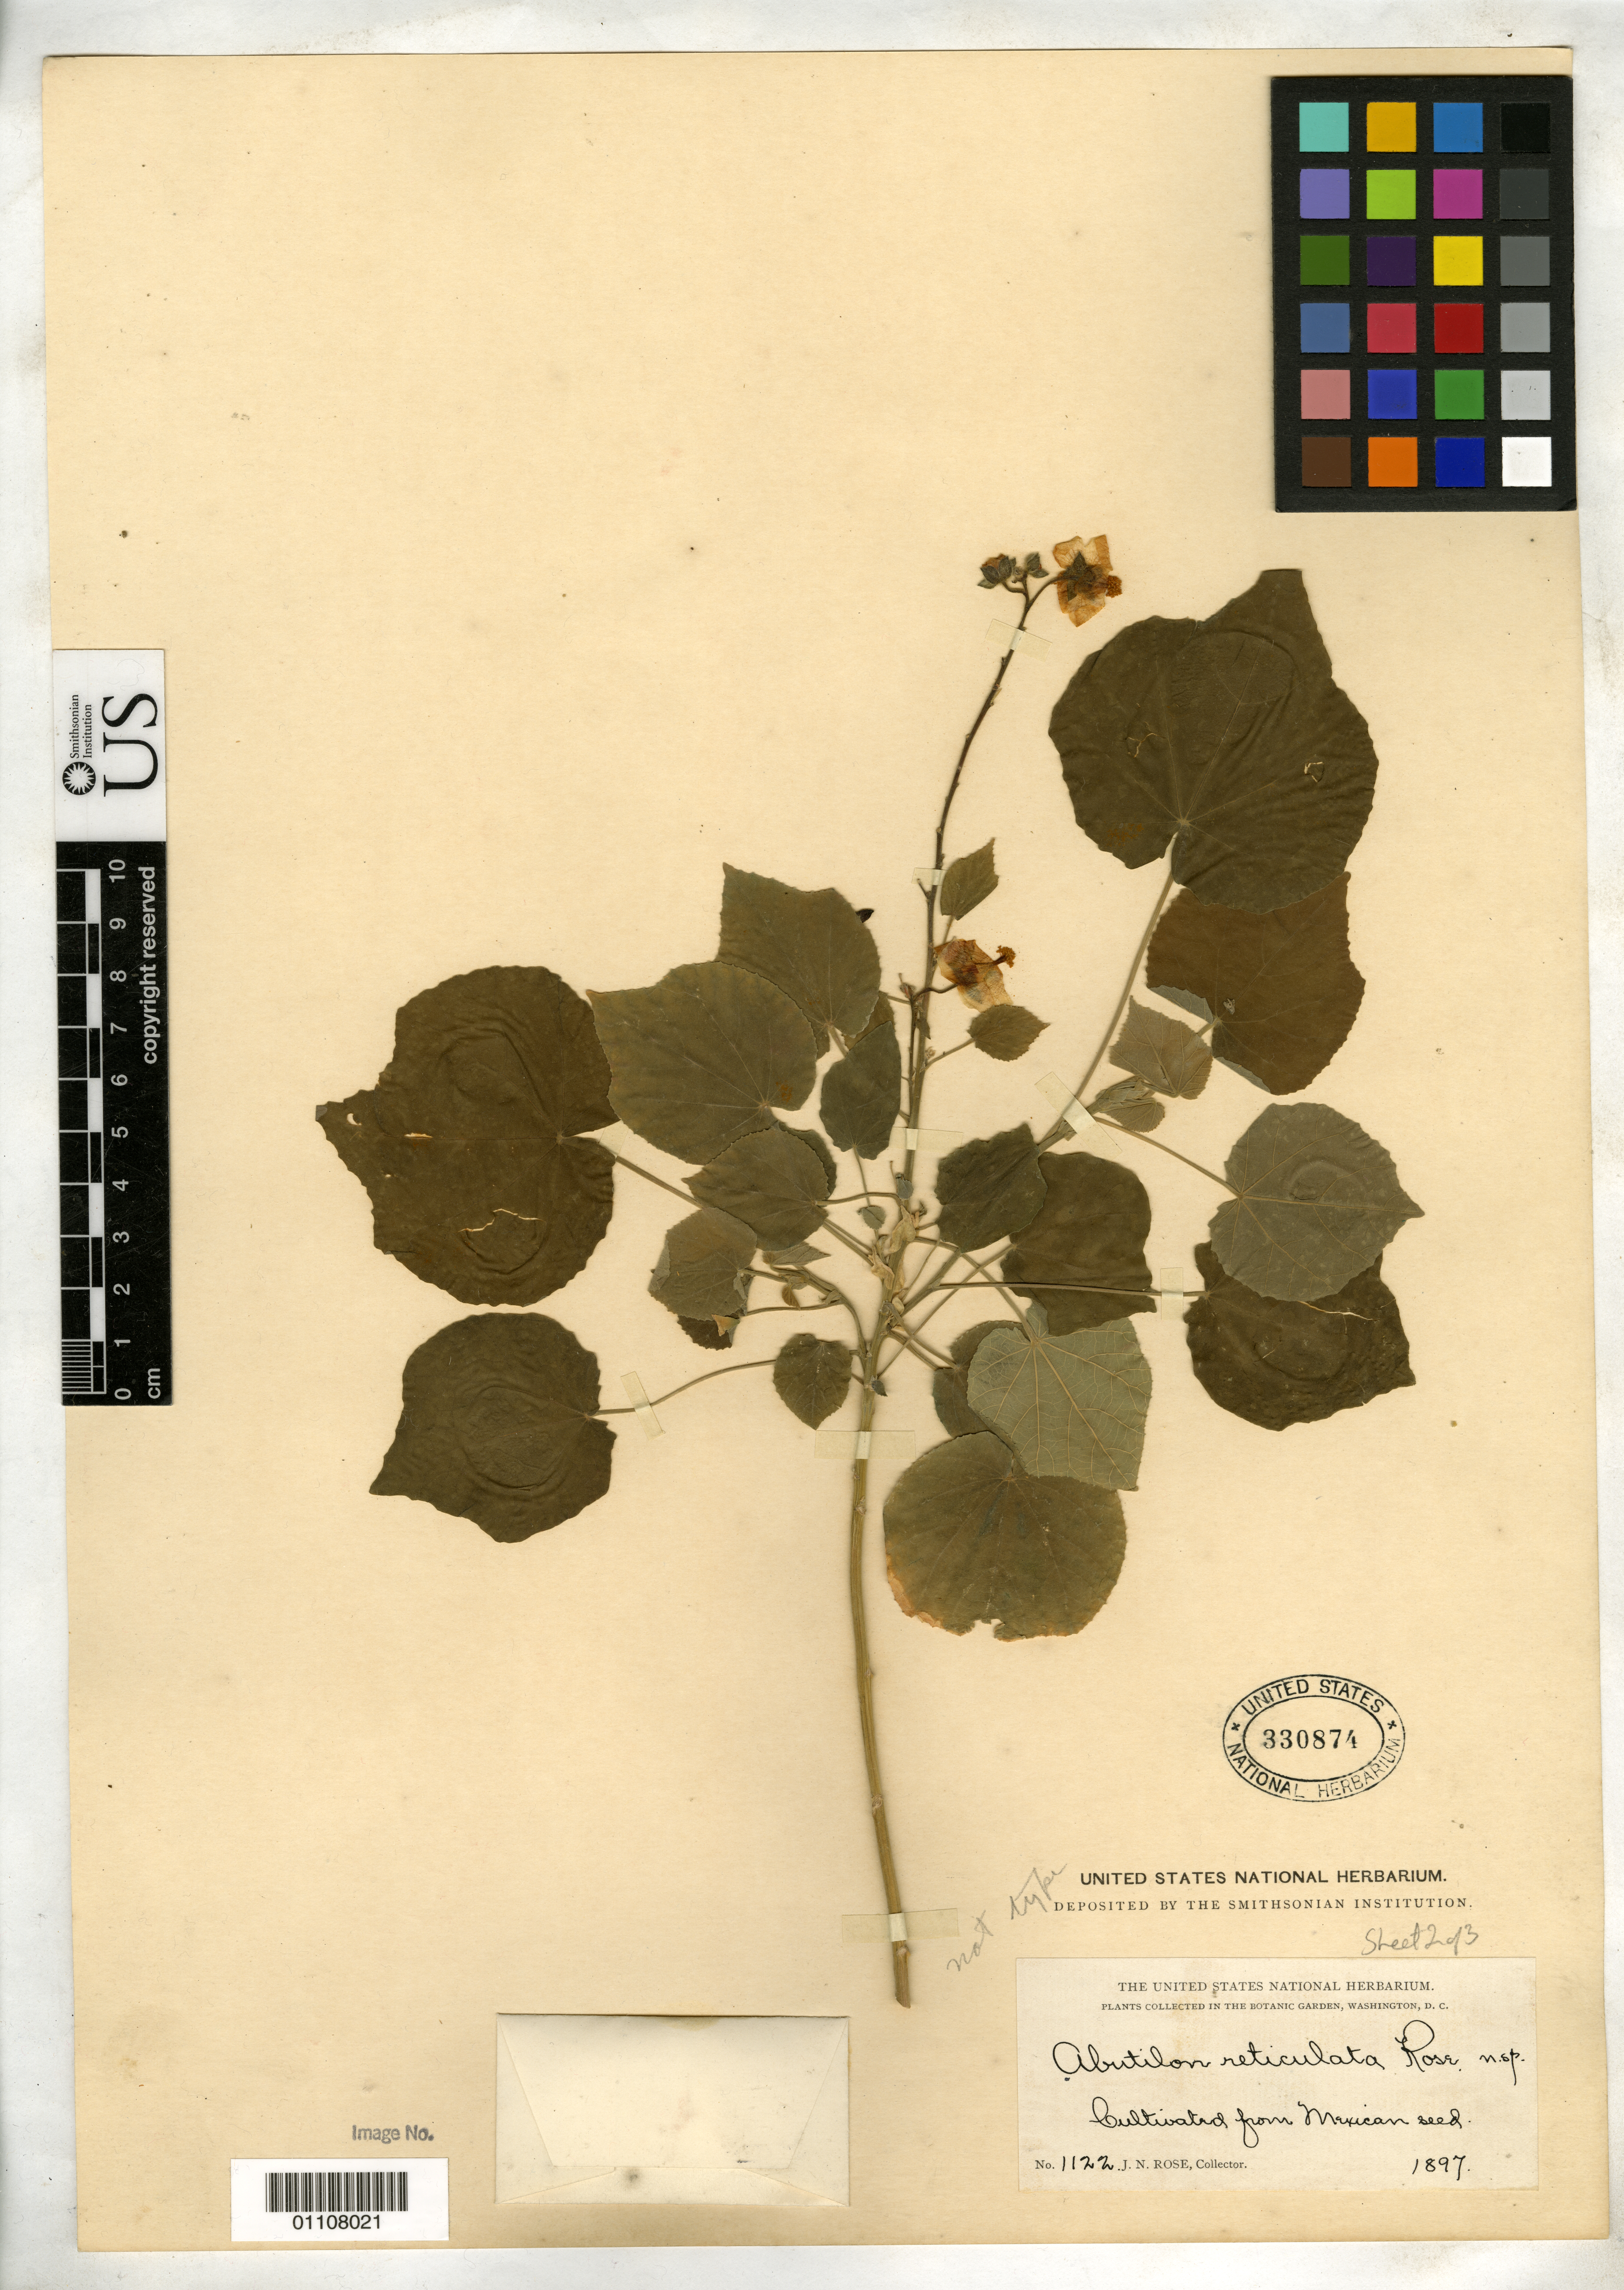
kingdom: Plantae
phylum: Tracheophyta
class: Magnoliopsida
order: Malvales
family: Malvaceae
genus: Abutilon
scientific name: Abutilon reticulatum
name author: Rose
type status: Syntype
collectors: J. N. Rose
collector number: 1122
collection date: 1897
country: United States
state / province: District of Columbia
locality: Collected in the Botanic Garden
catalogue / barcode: US 330874